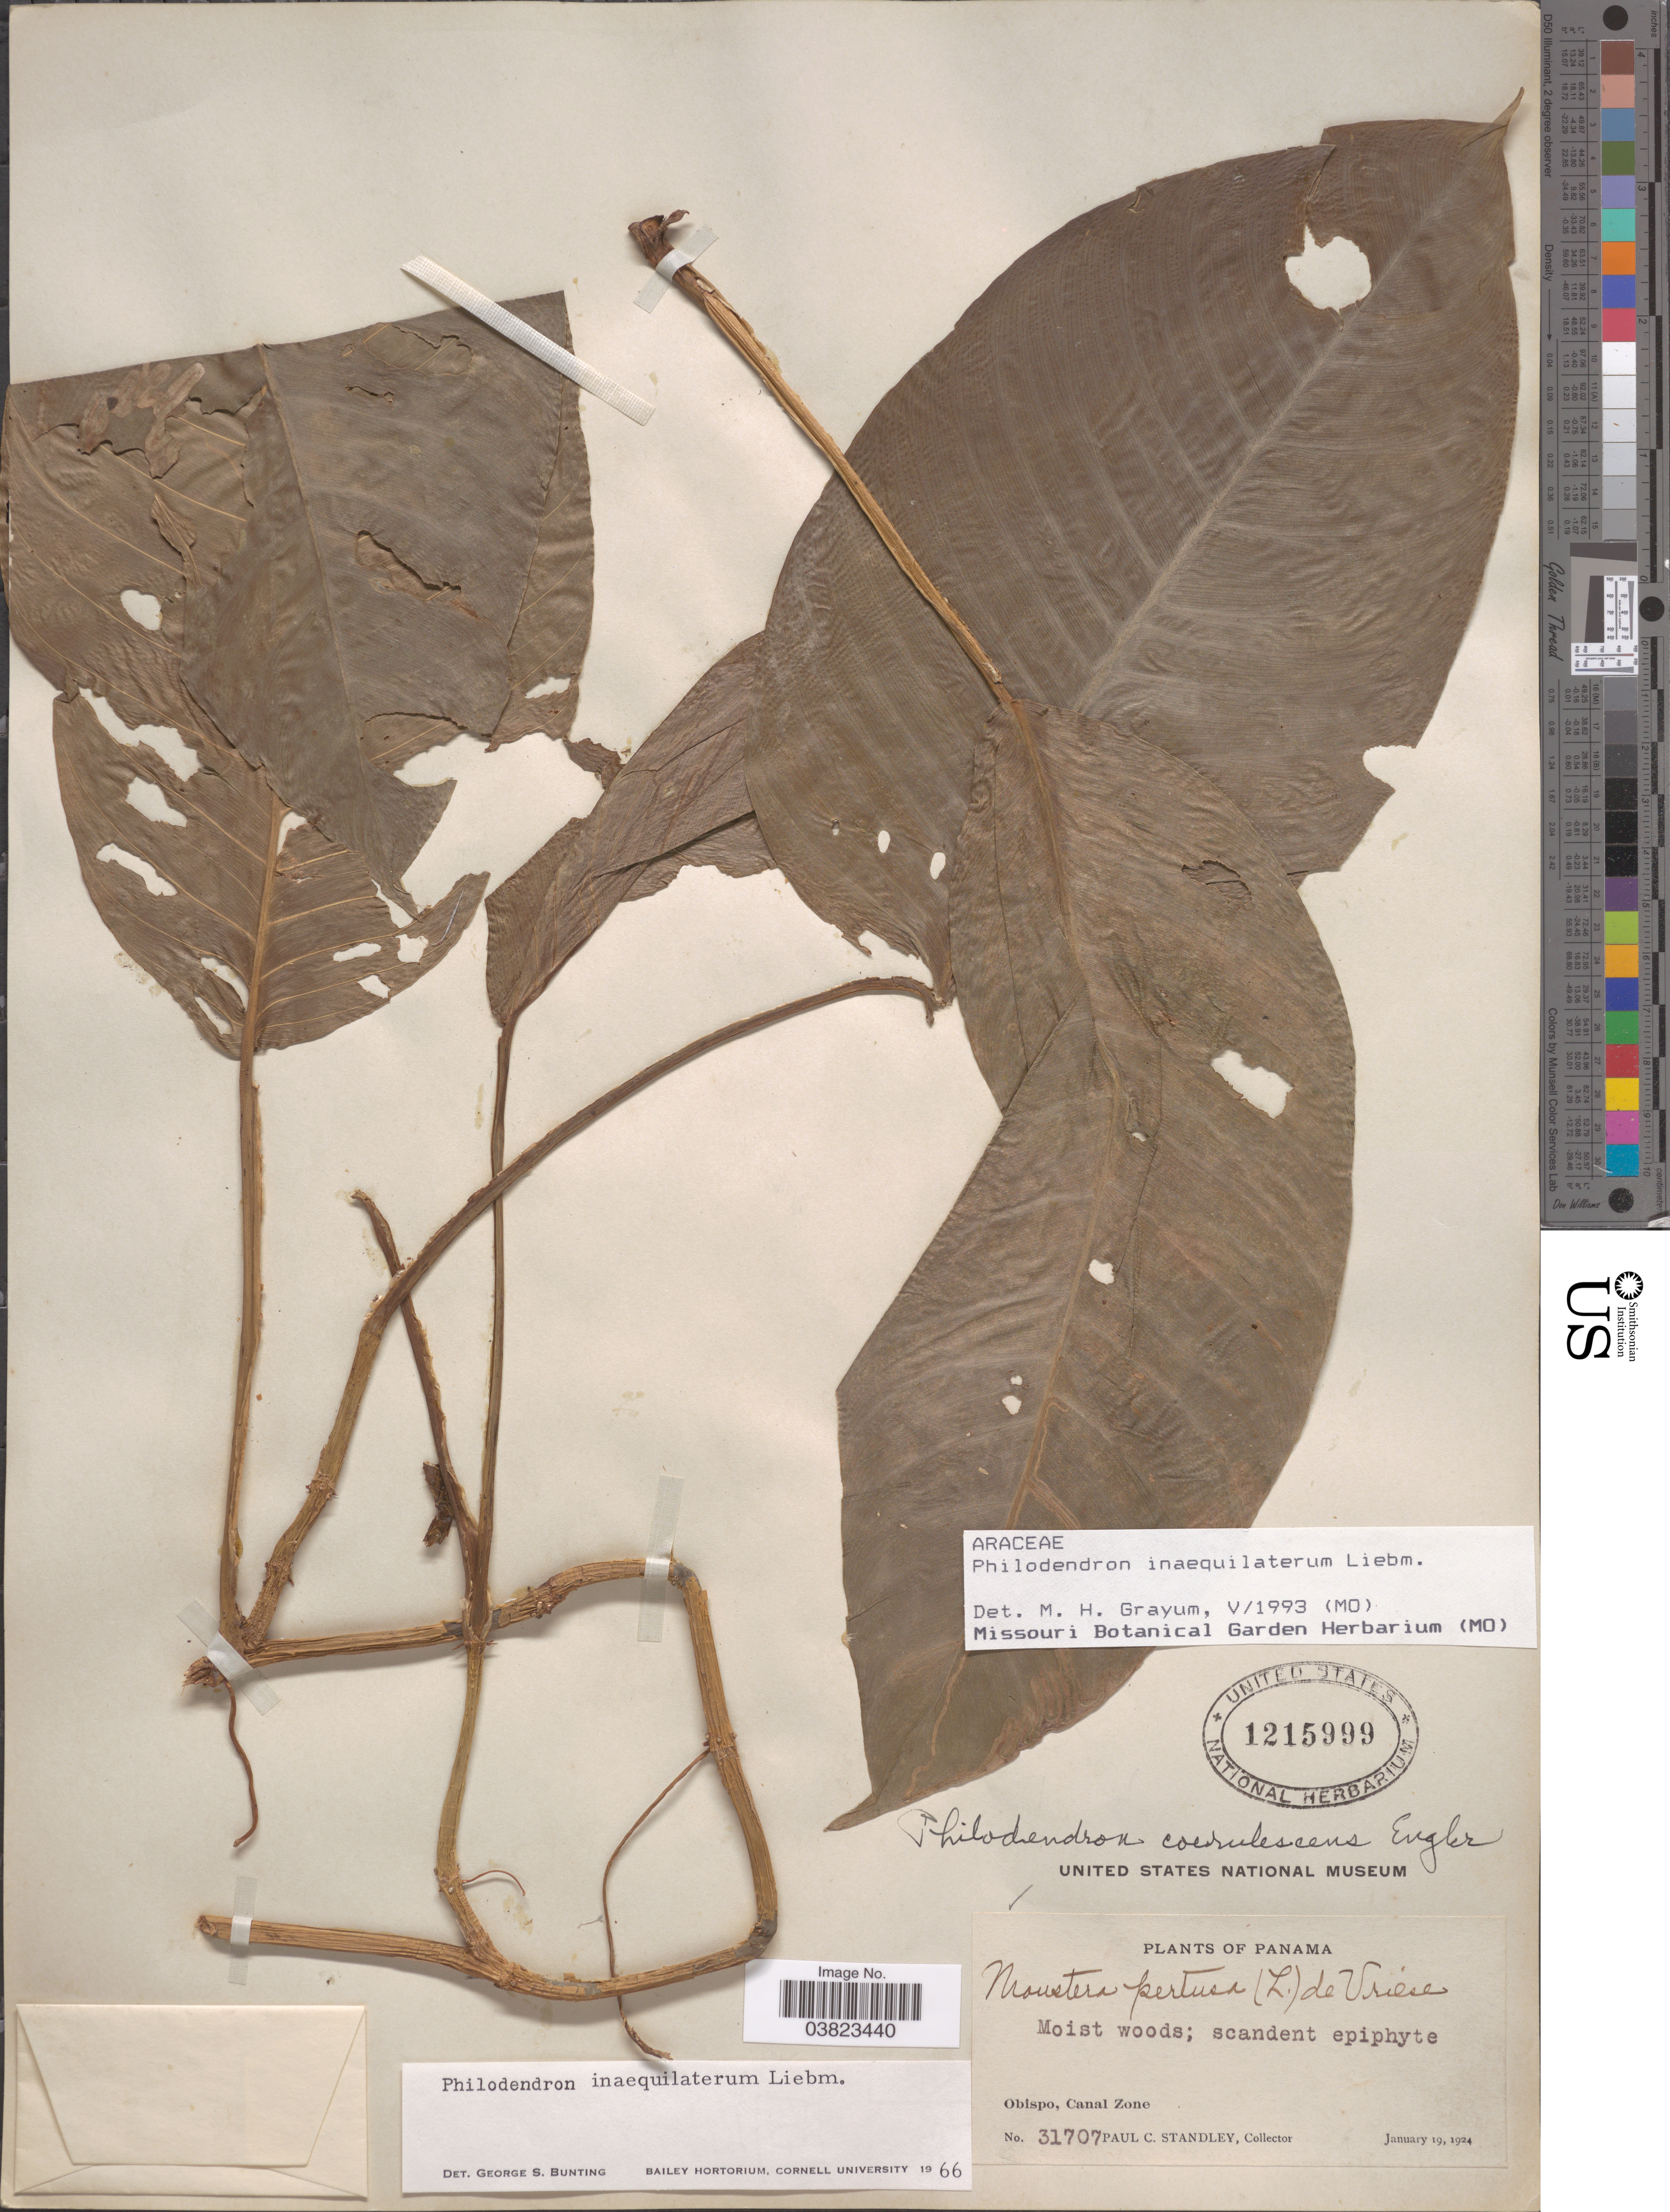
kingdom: Plantae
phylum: Tracheophyta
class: Liliopsida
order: Alismatales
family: Araceae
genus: Philodendron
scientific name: Philodendron inaequilaterum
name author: Liebm.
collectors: P. C. Standley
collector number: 31707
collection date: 1924-01-19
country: Panama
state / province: Colón / Panamá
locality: Obispo, Canal Zone.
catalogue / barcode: US 1215999